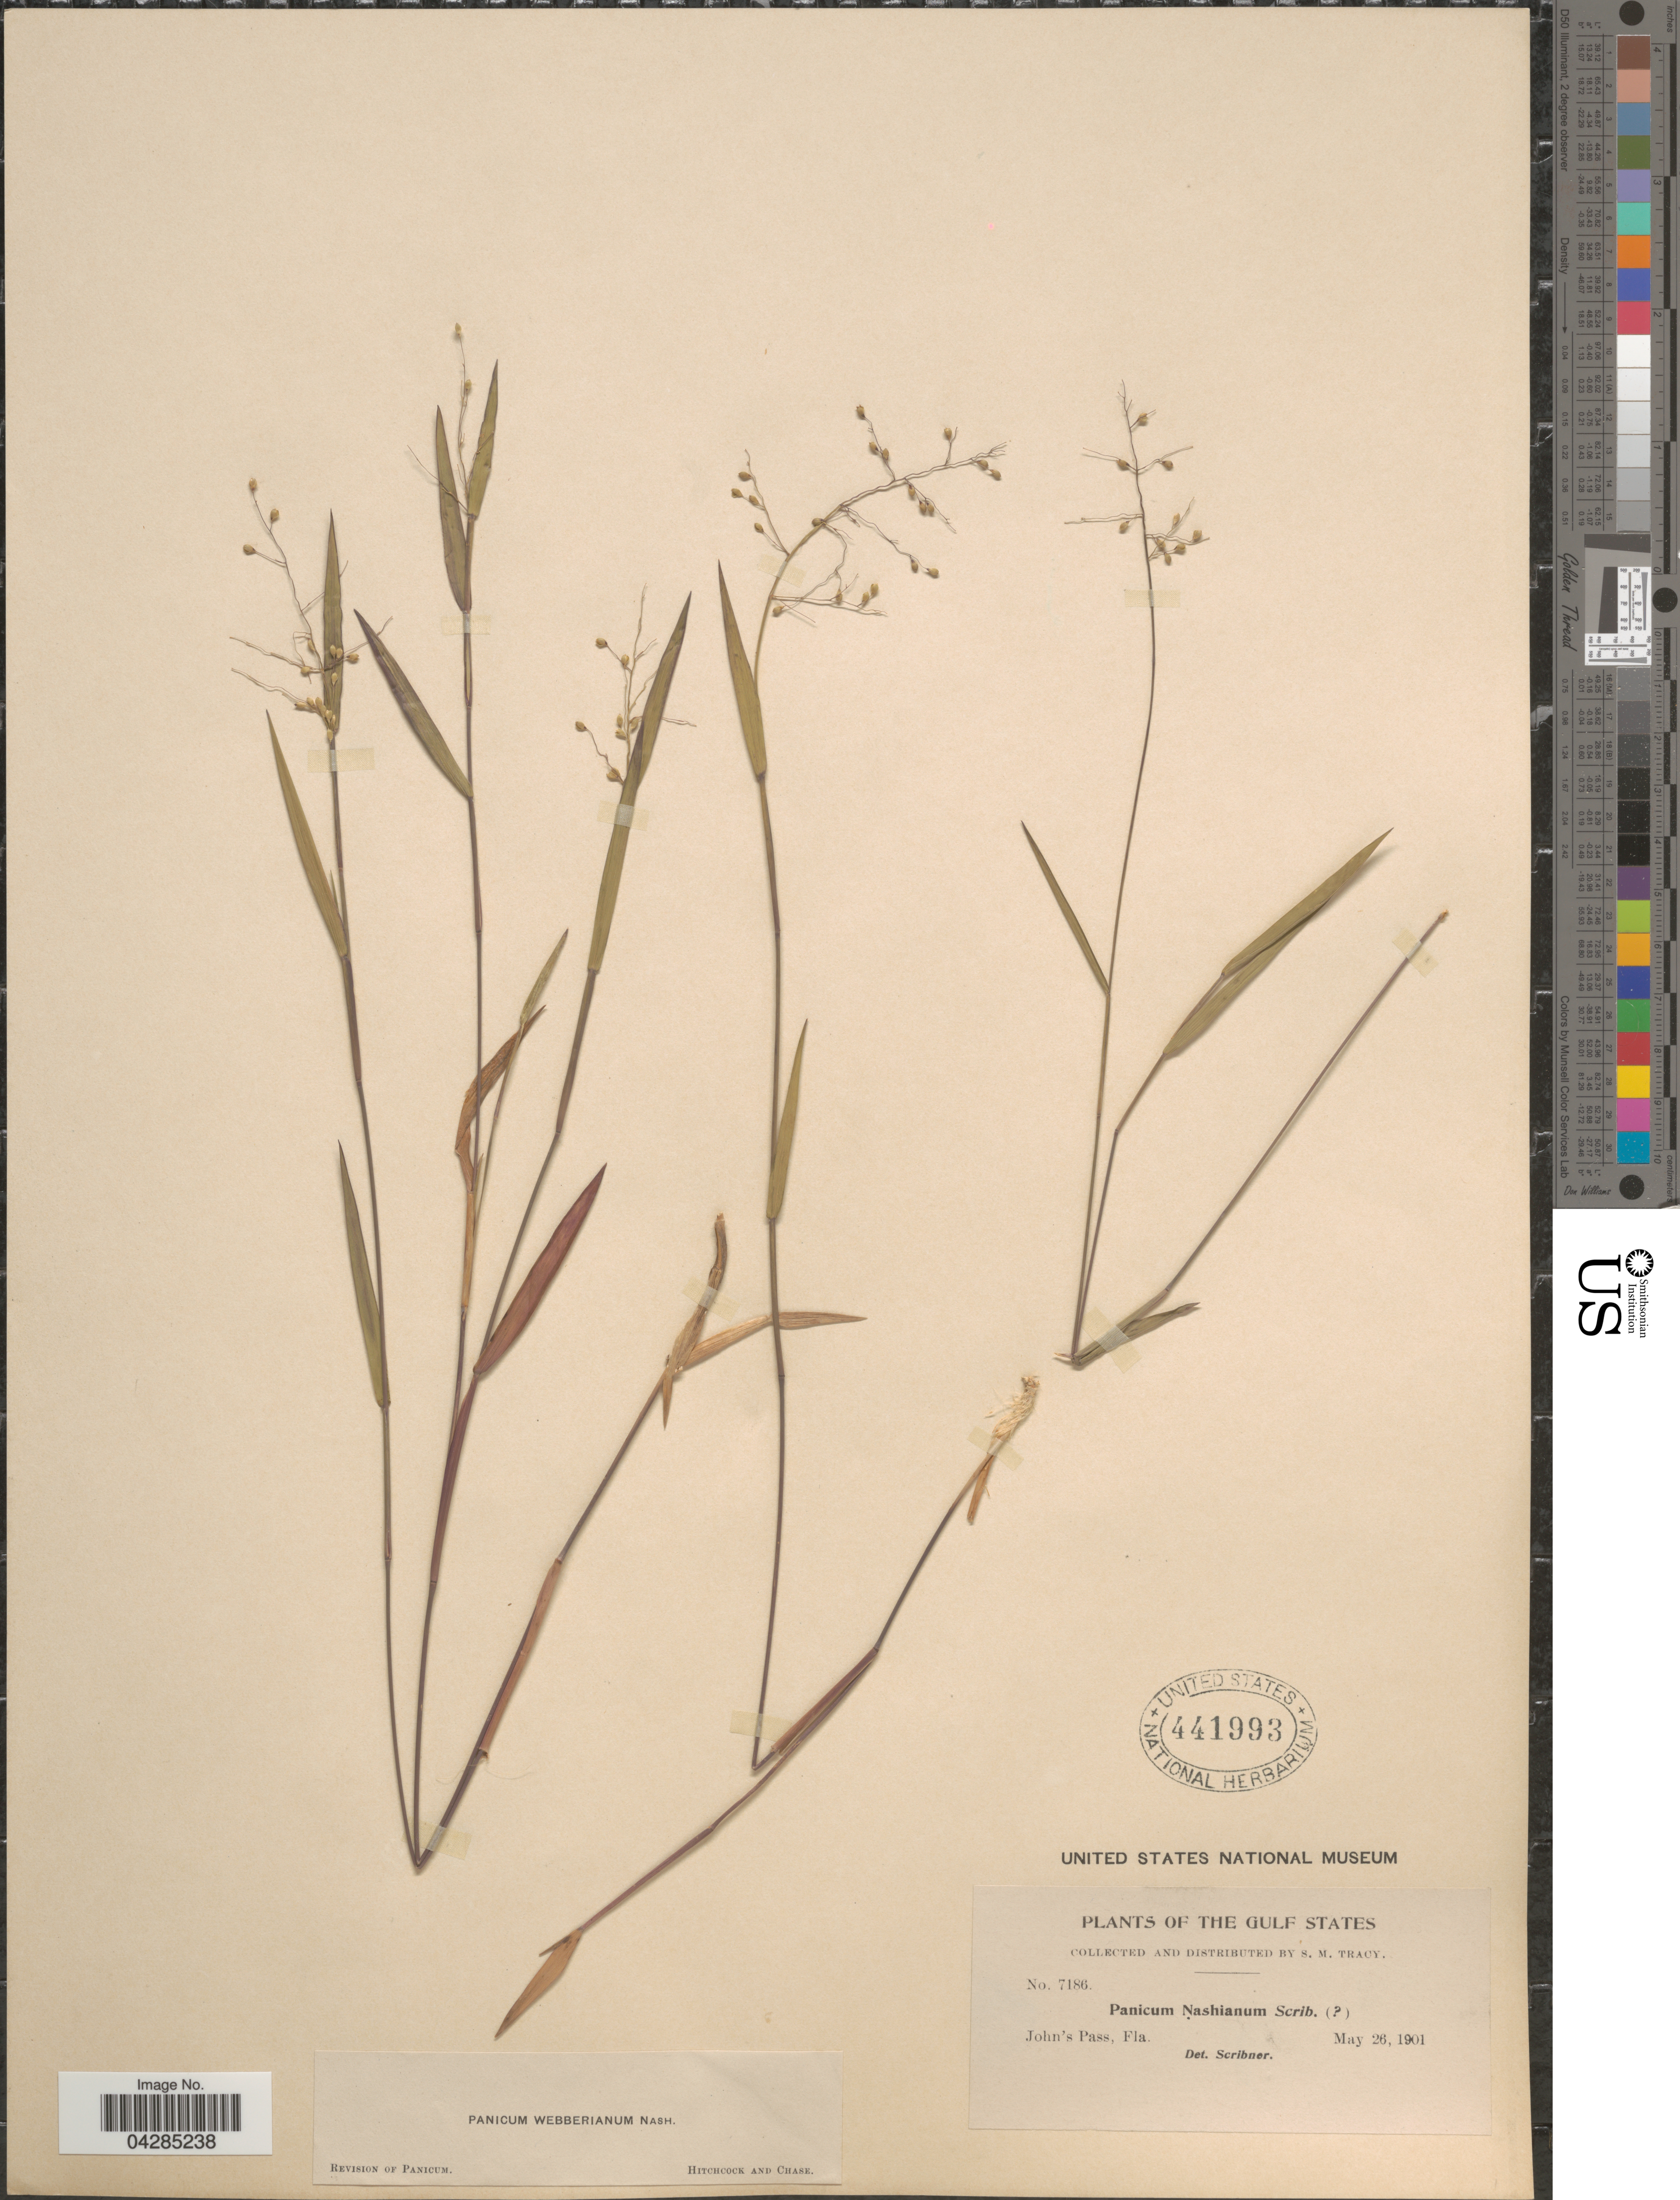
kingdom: Plantae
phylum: Tracheophyta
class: Liliopsida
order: Poales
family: Poaceae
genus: Dichanthelium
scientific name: Dichanthelium portoricense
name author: (Desv. ex Ham.) B.F. Hansen & Wunderlin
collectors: S. M. Tracy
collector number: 7186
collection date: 1901-05-26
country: United States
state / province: Florida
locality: Gulf States. John's Pass.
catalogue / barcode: US 441993